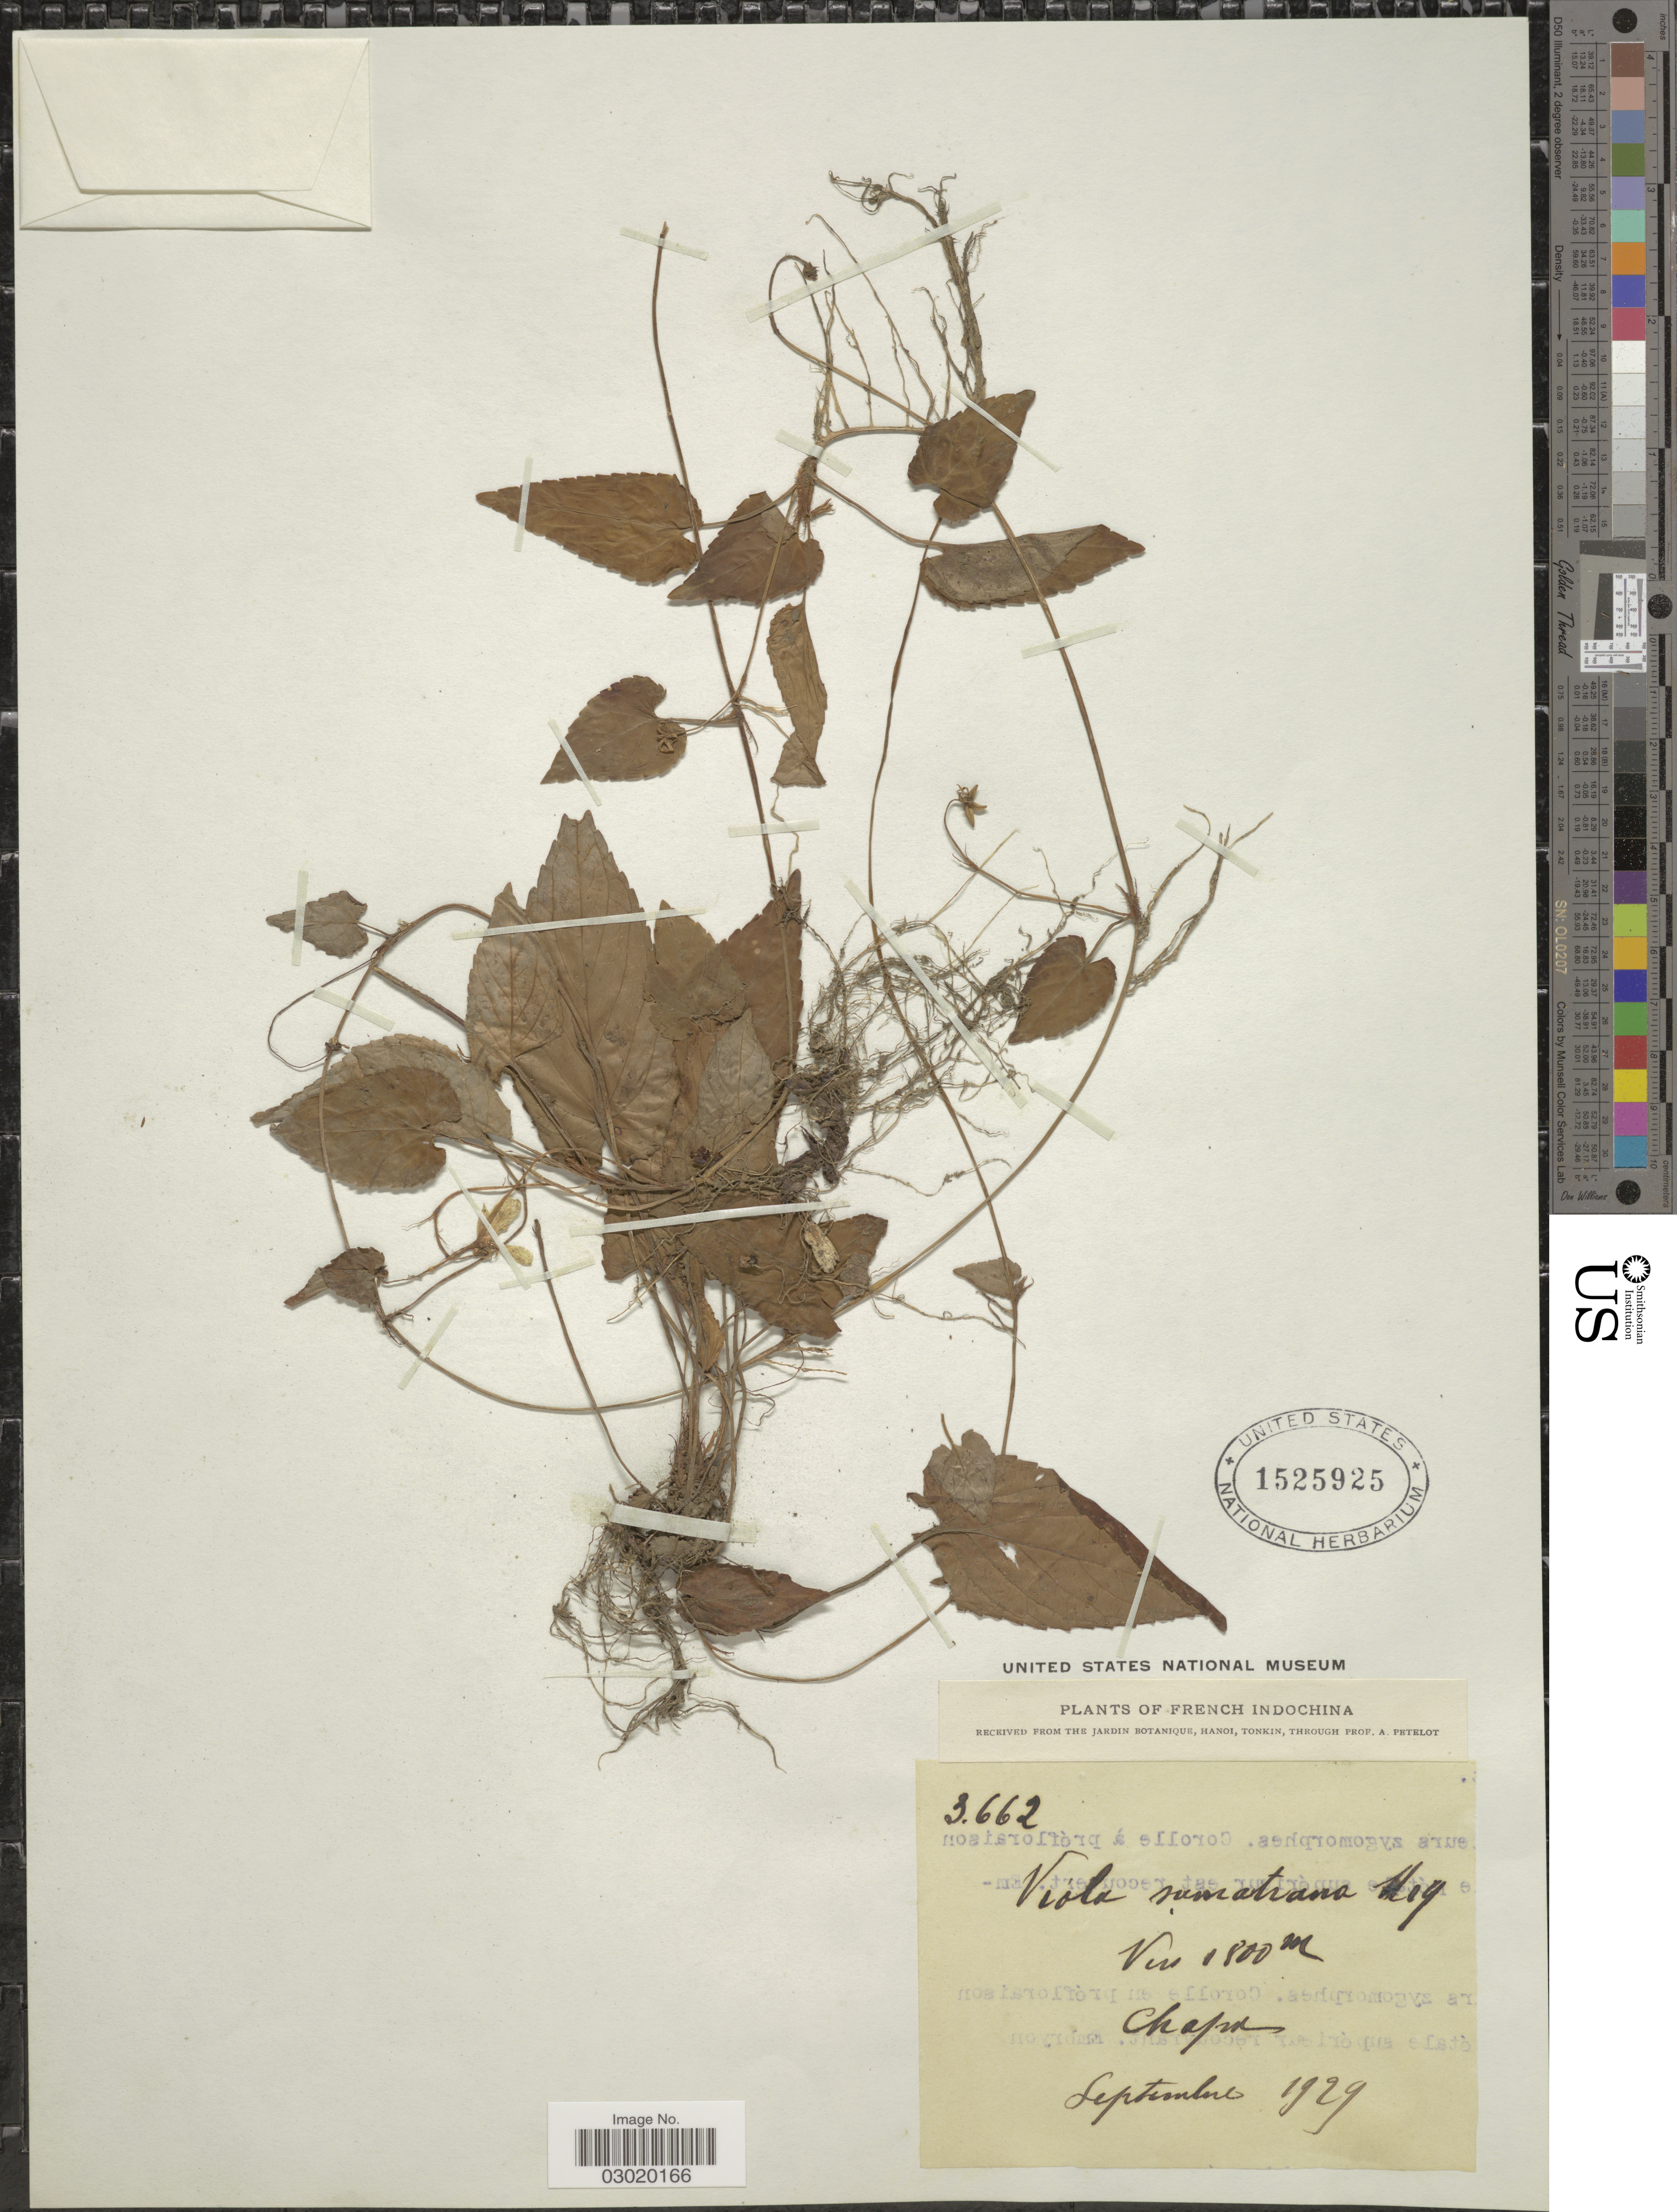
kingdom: Plantae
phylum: Tracheophyta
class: Magnoliopsida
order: Malpighiales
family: Violaceae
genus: Viola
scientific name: Viola sumatrana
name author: Miq.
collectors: A. Petelot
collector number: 3662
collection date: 1929-09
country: Vietnam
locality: Chapa.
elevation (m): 1800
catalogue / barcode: US 1525925